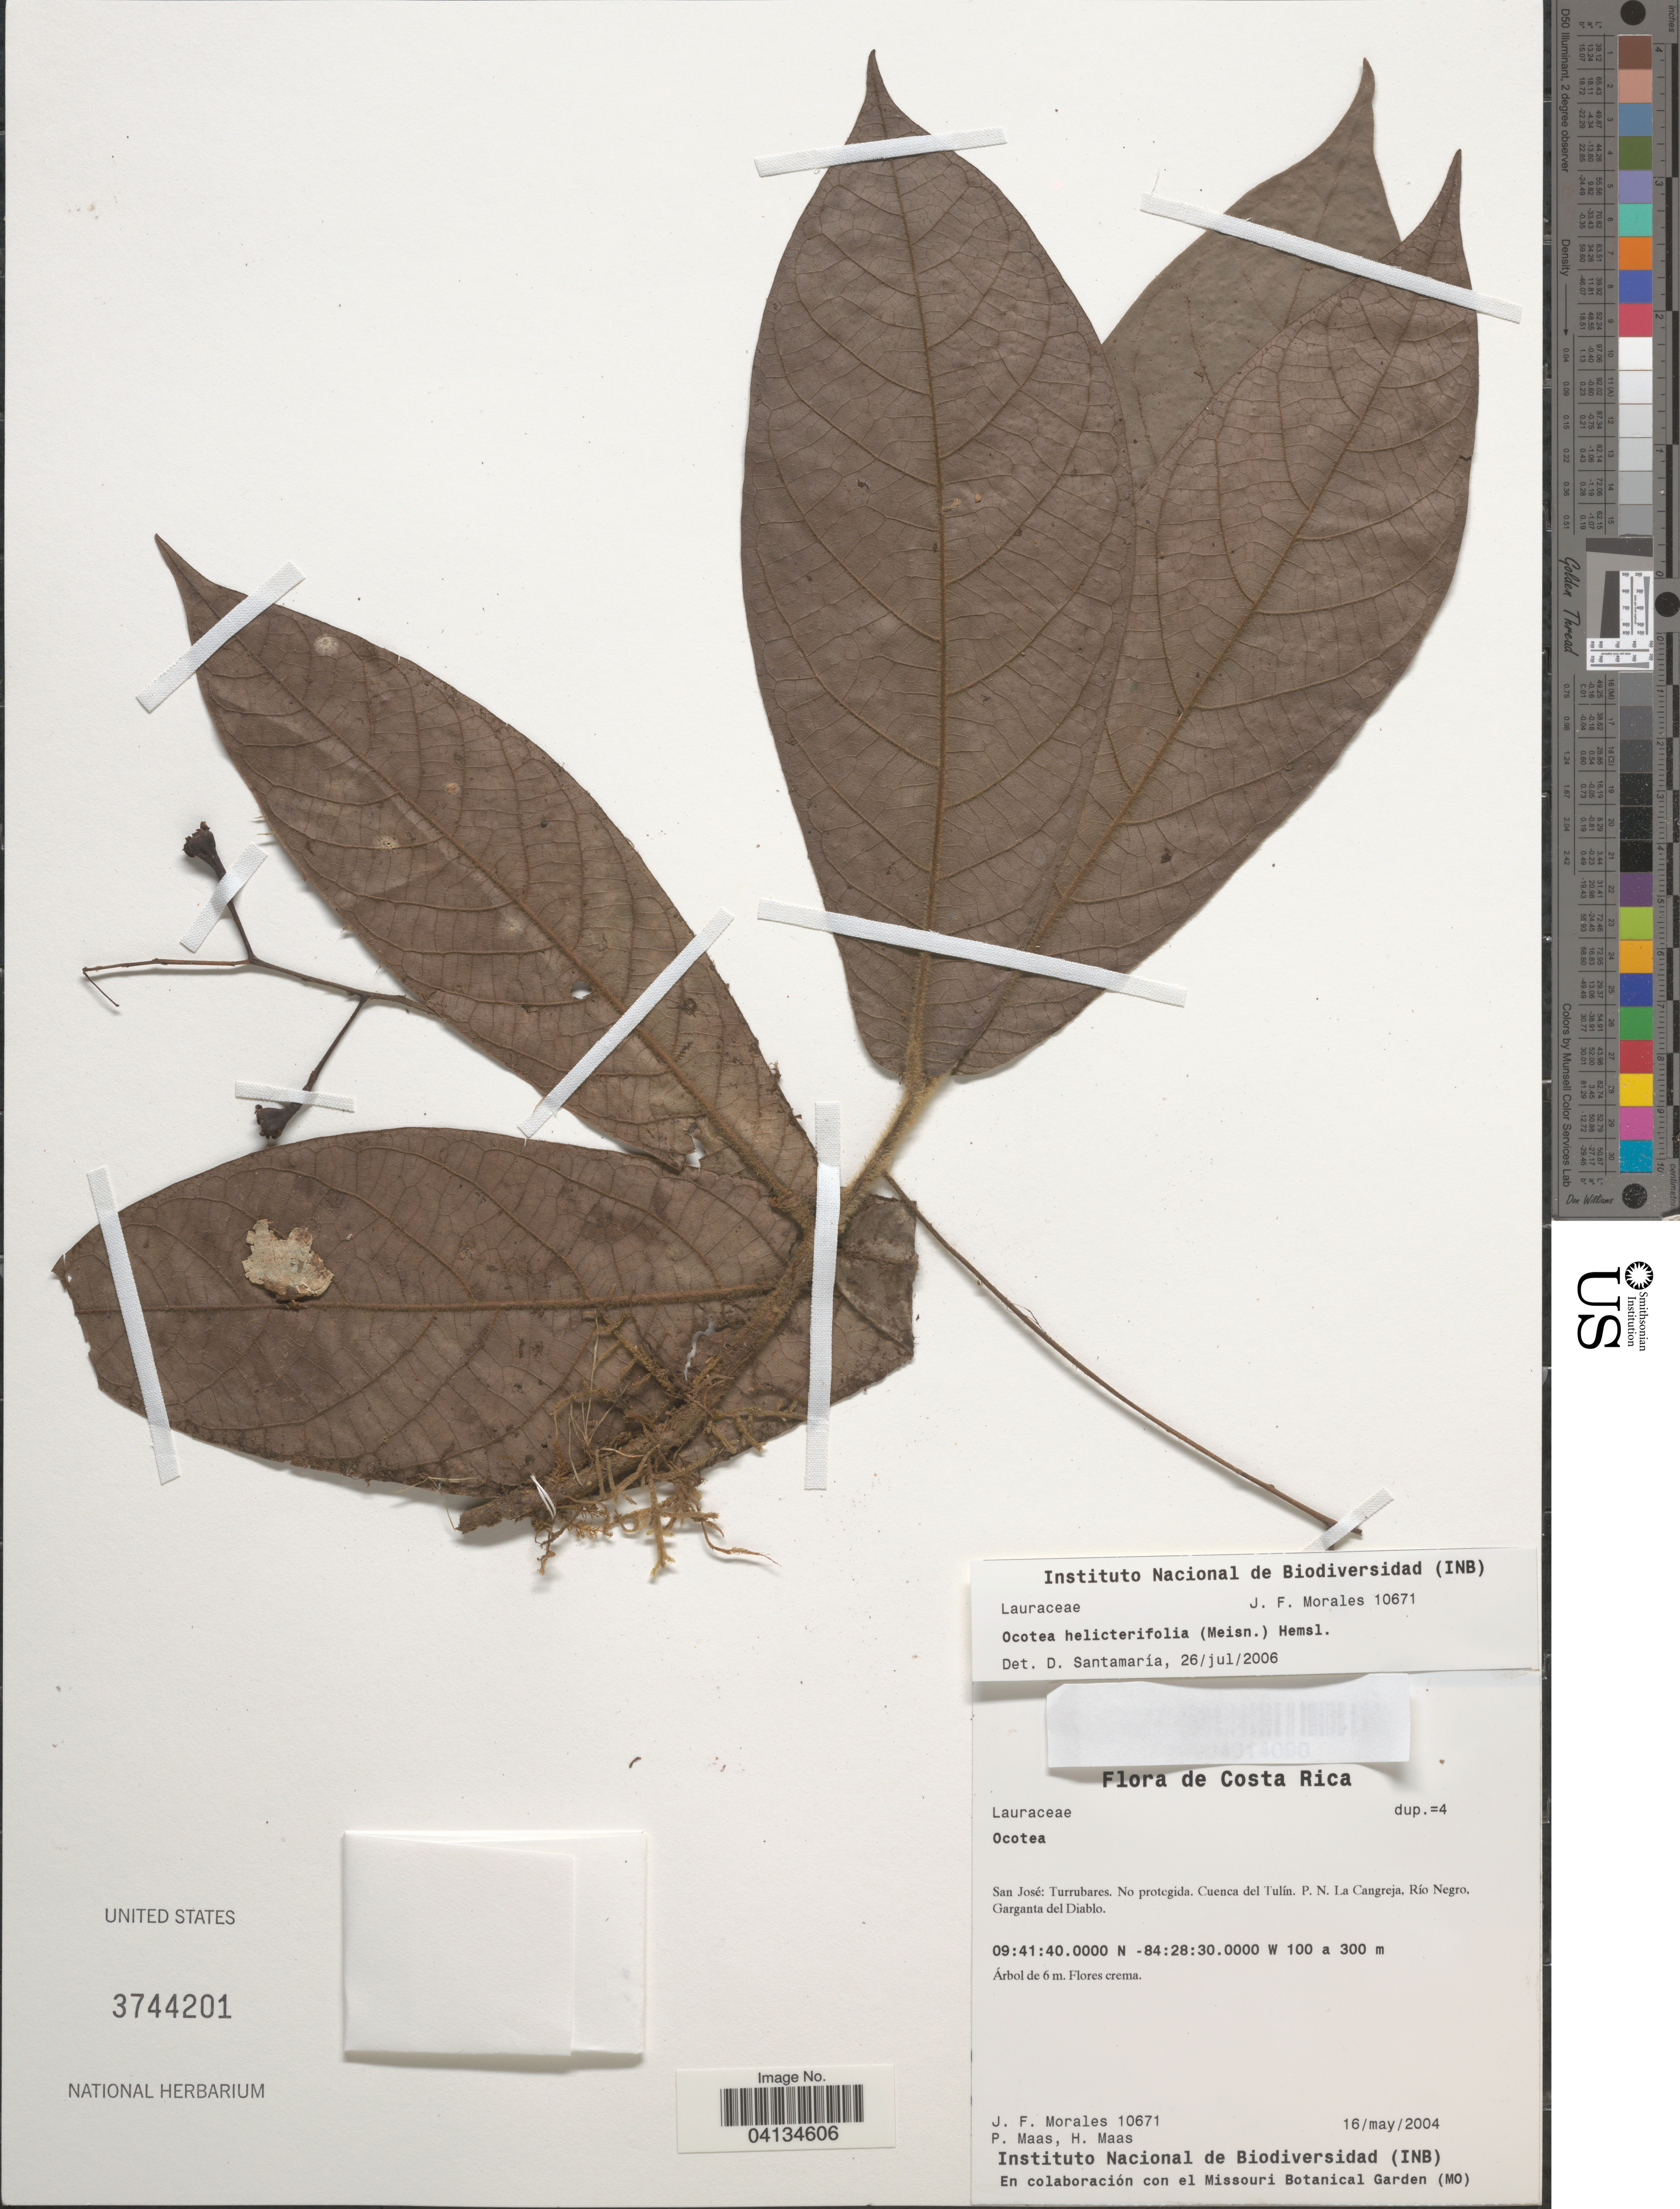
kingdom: Plantae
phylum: Tracheophyta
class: Magnoliopsida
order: Laurales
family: Lauraceae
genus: Ocotea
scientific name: Ocotea helicterifolia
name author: (Meisn.) Hemsl.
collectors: J. Morales, P. Maas & H. Maas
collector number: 10671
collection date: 2004-05-16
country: Costa Rica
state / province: San José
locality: Turrubares. No protegida. Cuenca del Tulín. P. N. La Cangreja, Río Negro, Garganta del Diablo.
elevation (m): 100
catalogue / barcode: US 3744201